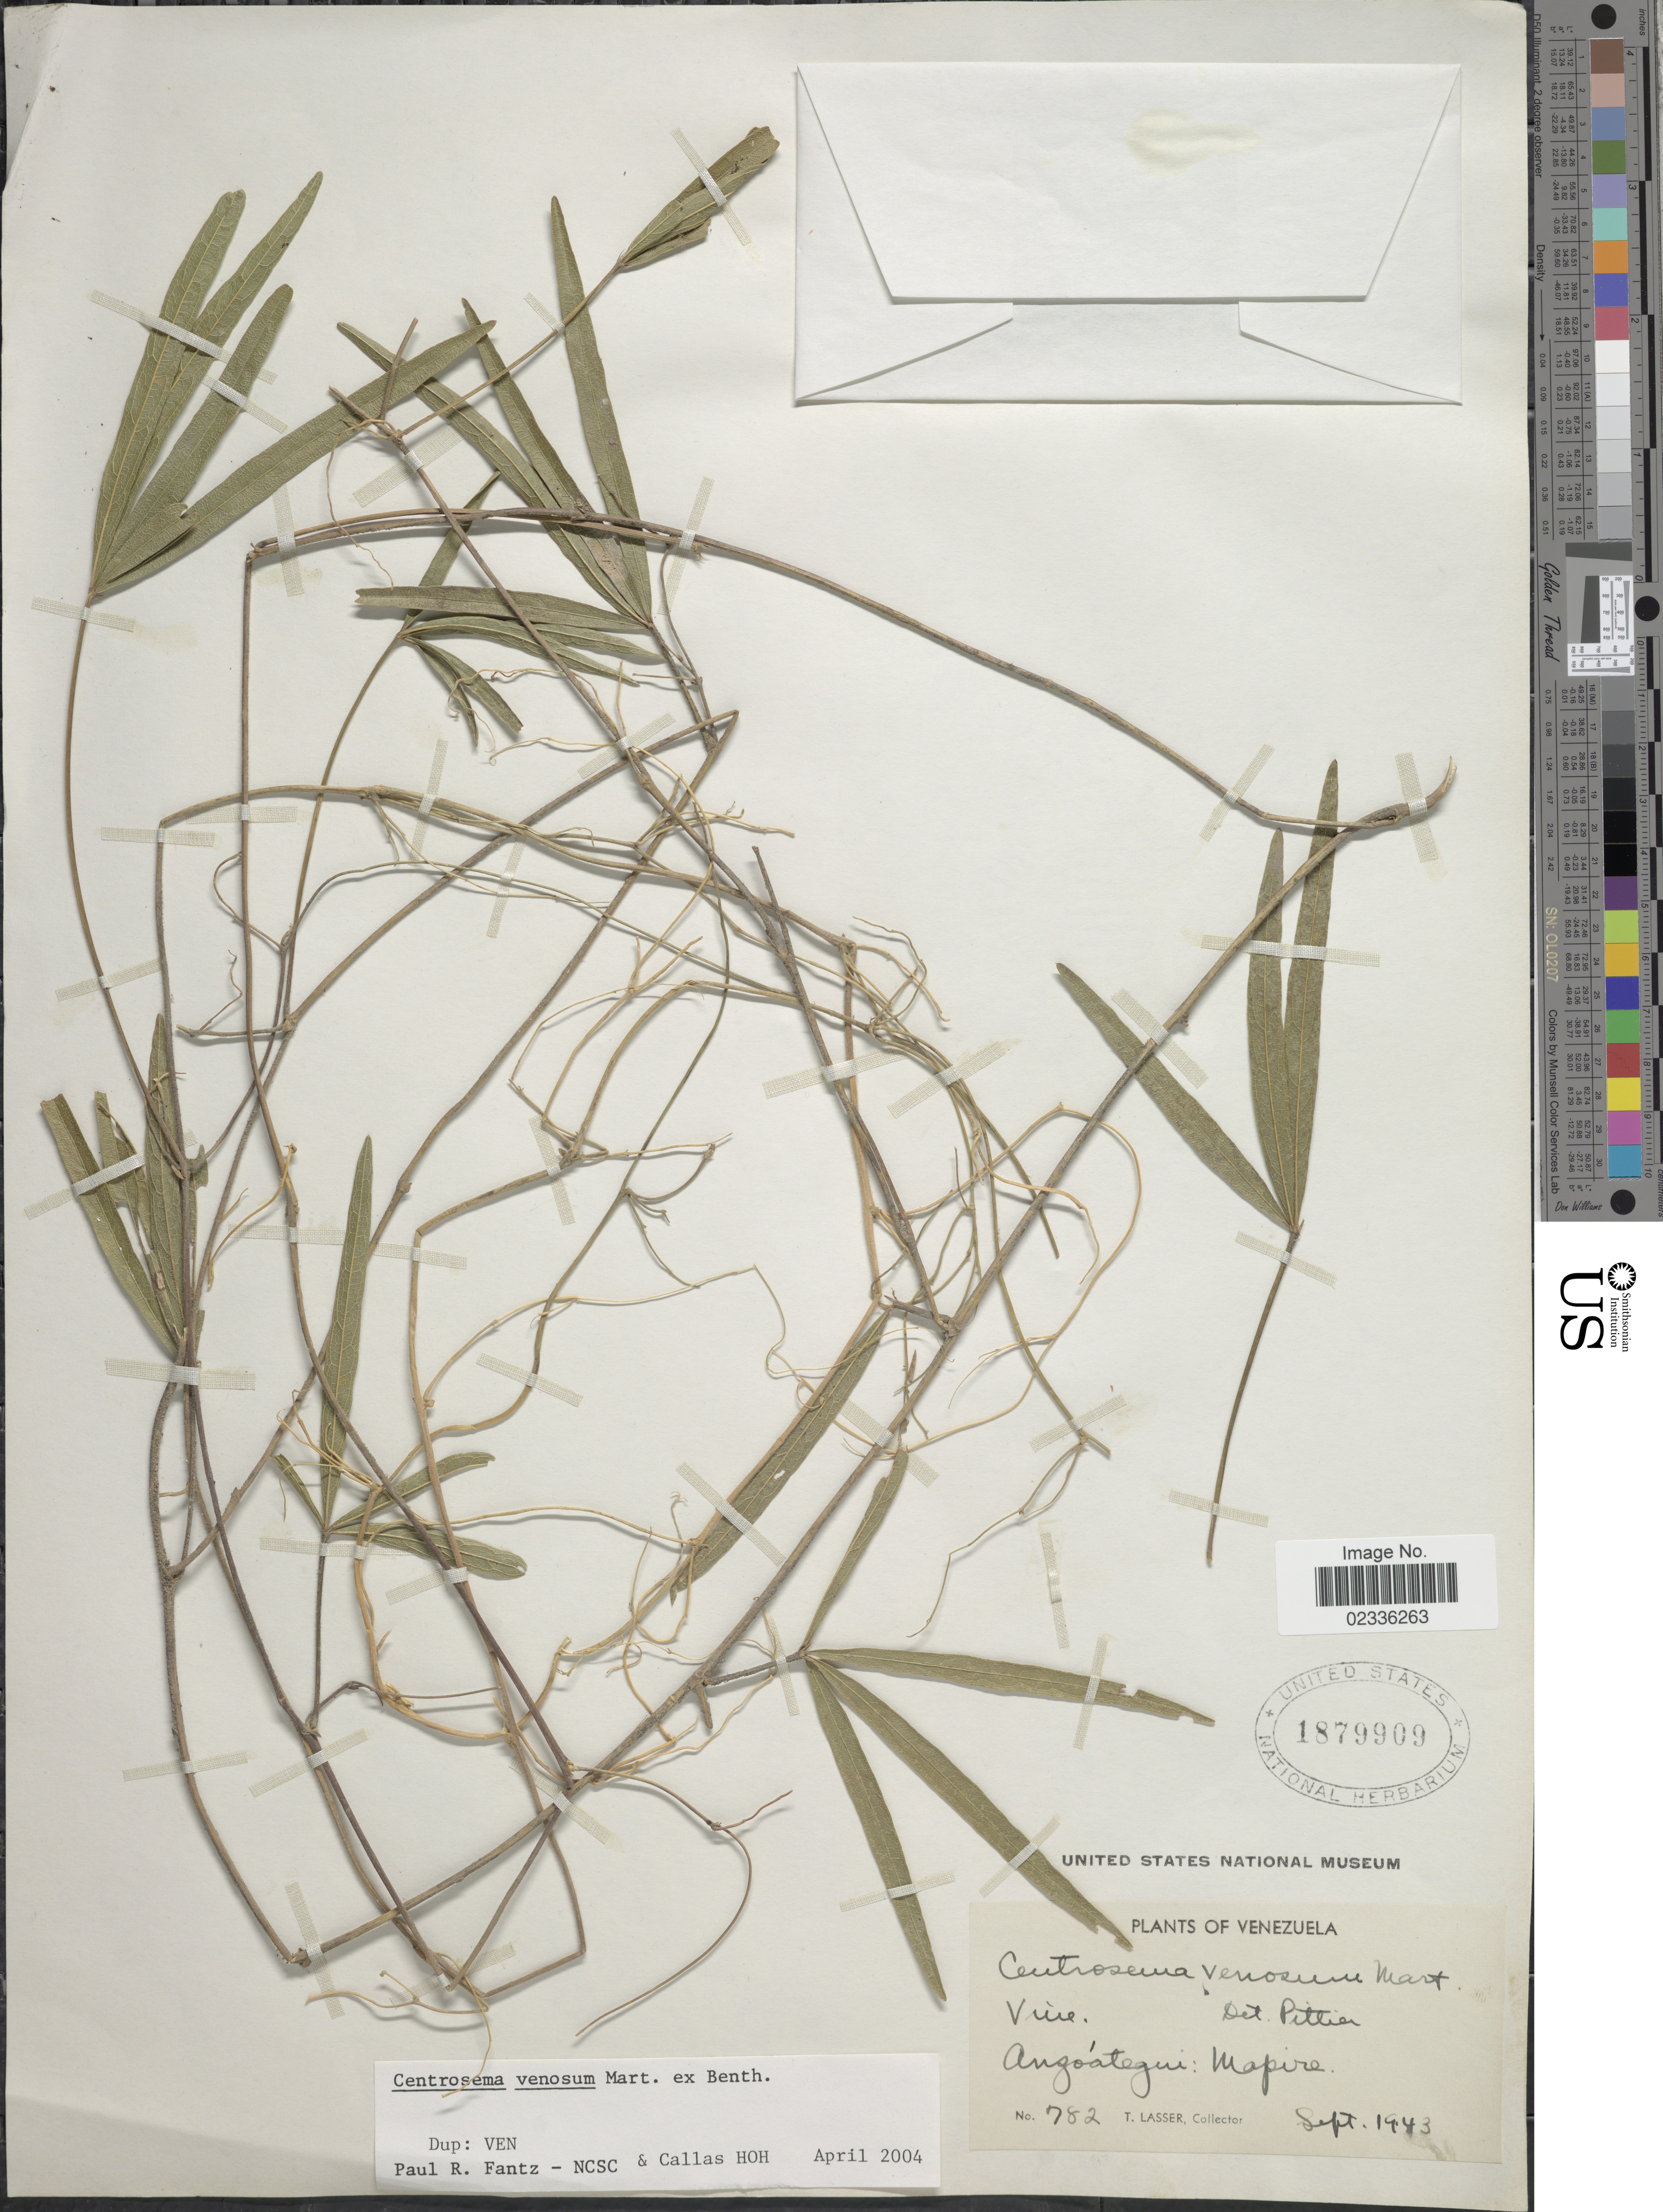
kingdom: Plantae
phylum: Tracheophyta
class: Magnoliopsida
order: Fabales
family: Fabaceae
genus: Centrosema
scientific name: Centrosema venosum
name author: Mart. ex Benth.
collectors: T. Lasser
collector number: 782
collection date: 1943-09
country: Venezuela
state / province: Anzoategui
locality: Mapire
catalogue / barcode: US 1879909